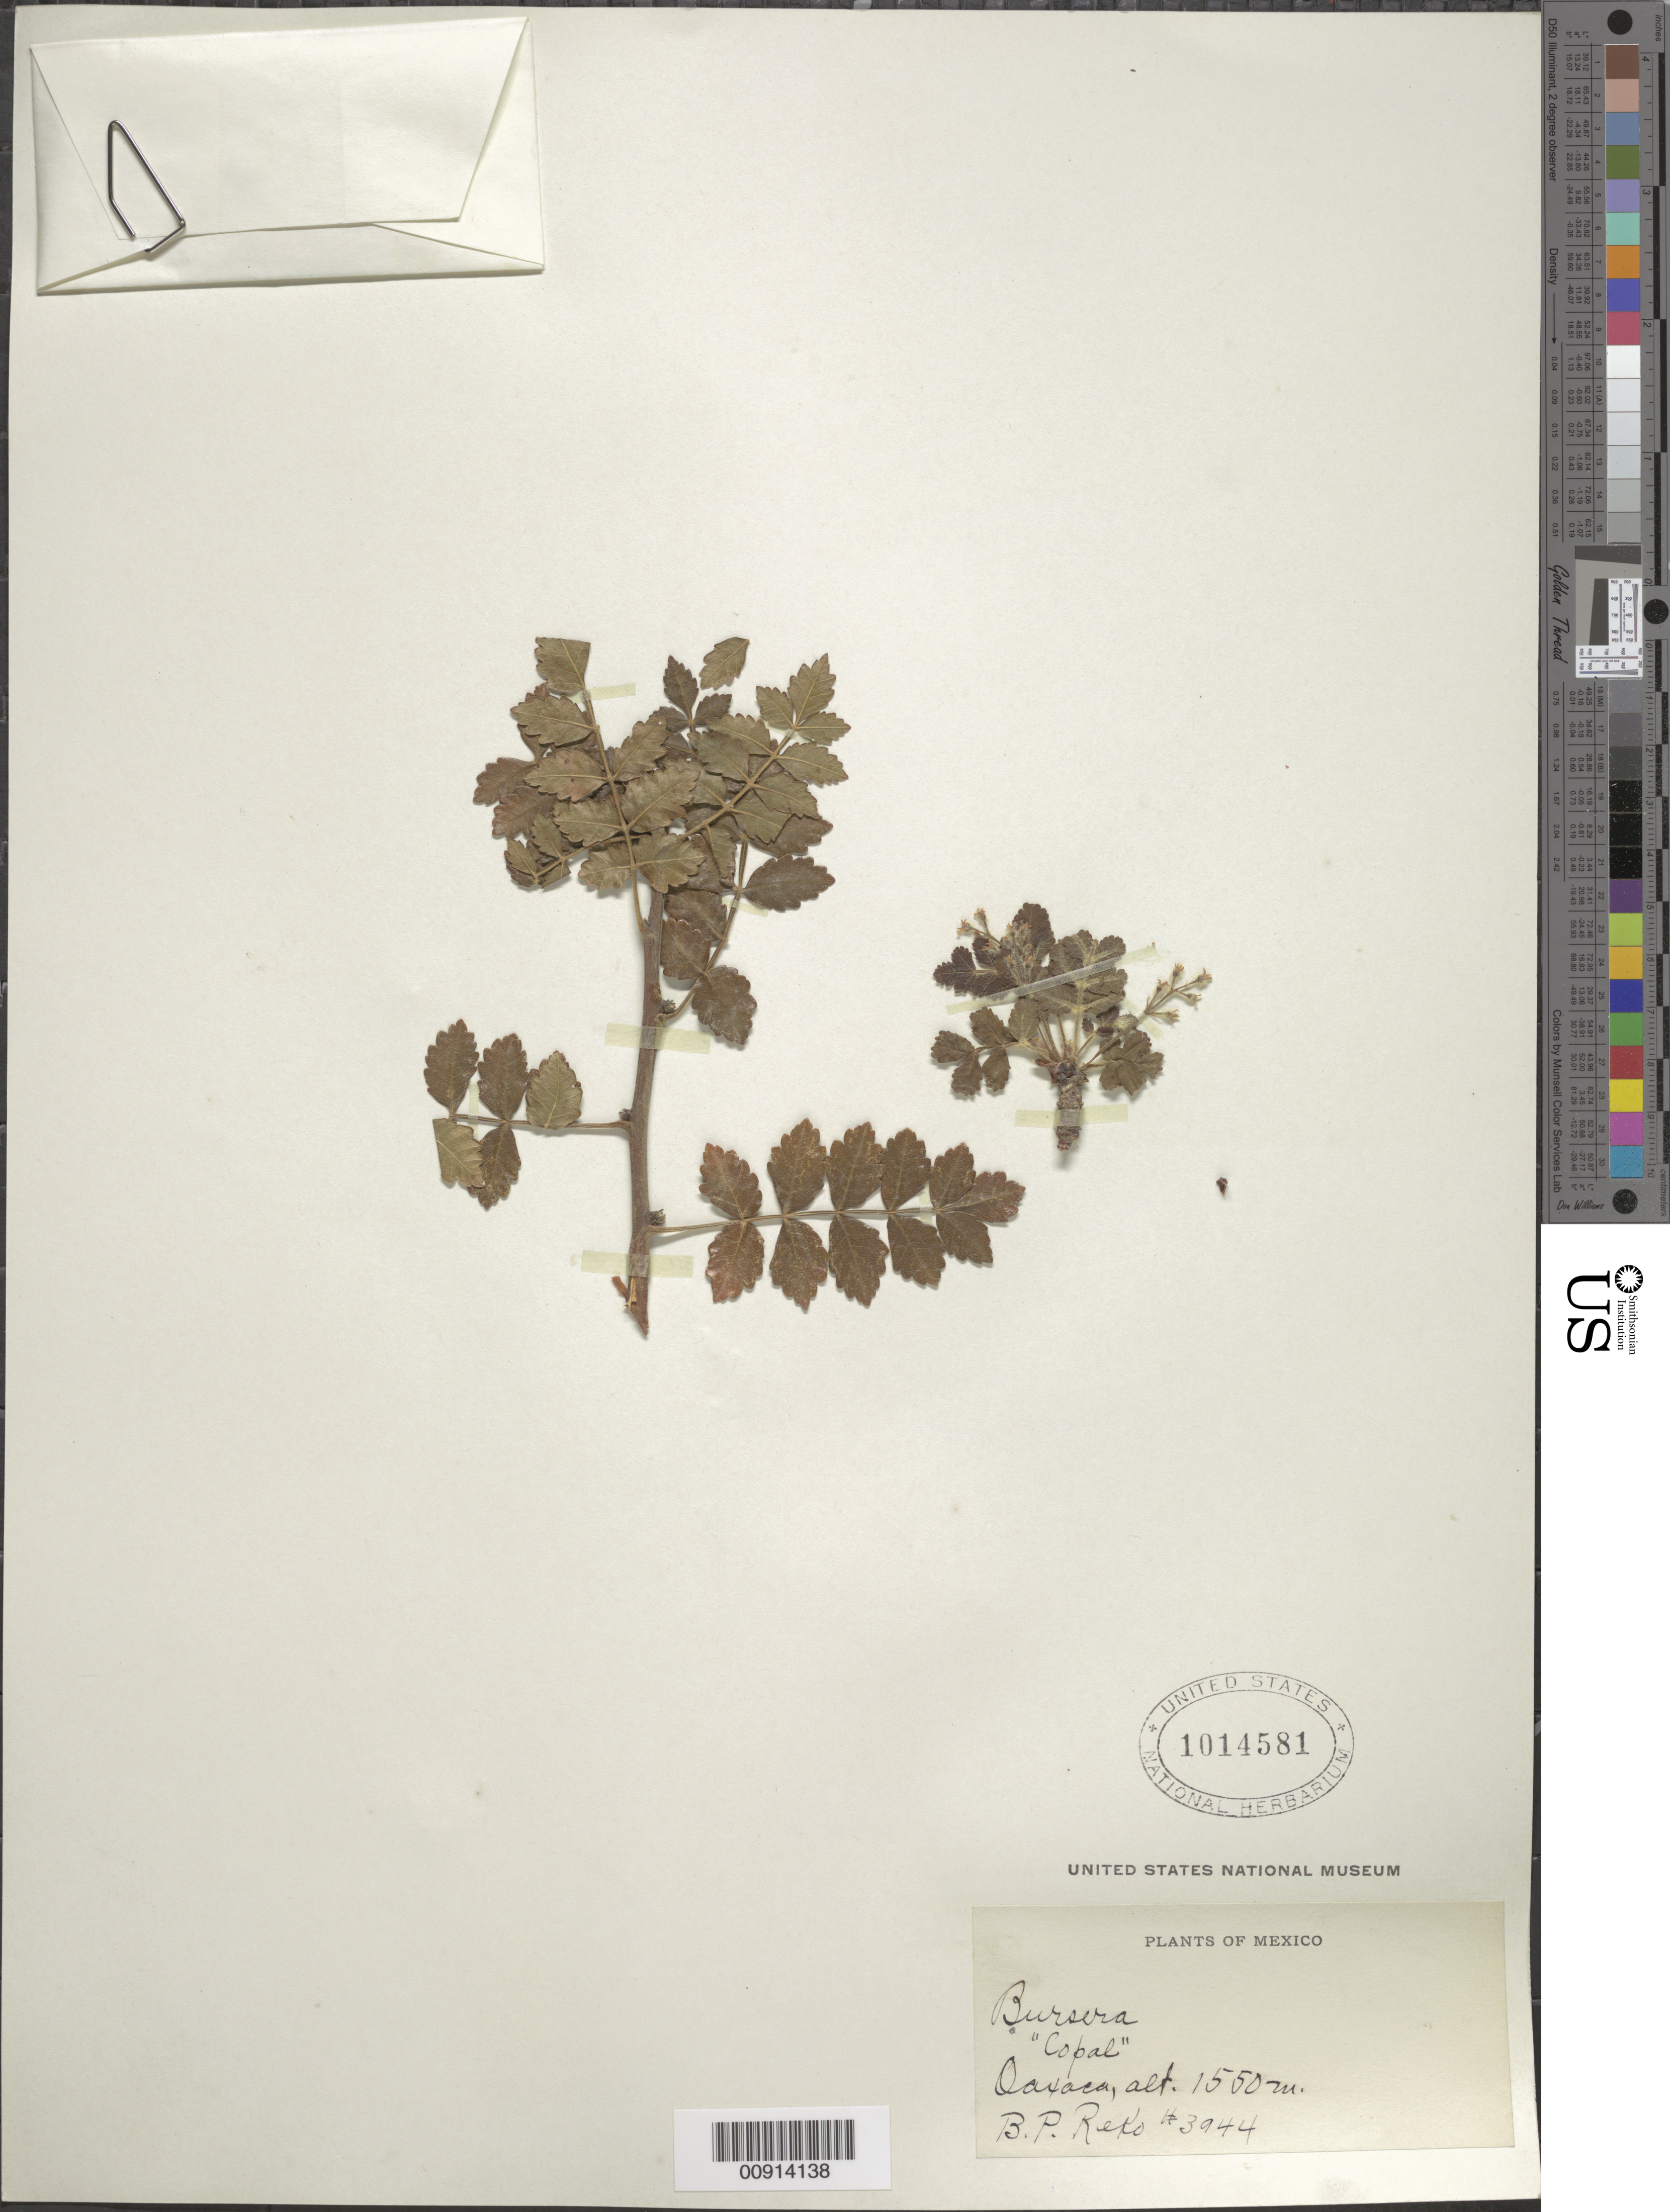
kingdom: Plantae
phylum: Tracheophyta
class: Magnoliopsida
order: Sapindales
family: Burseraceae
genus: Bursera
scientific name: Bursera sp.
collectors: B. P. Reko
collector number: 3944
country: Mexico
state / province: Oaxaca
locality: Oaxaca.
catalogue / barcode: US 1014581